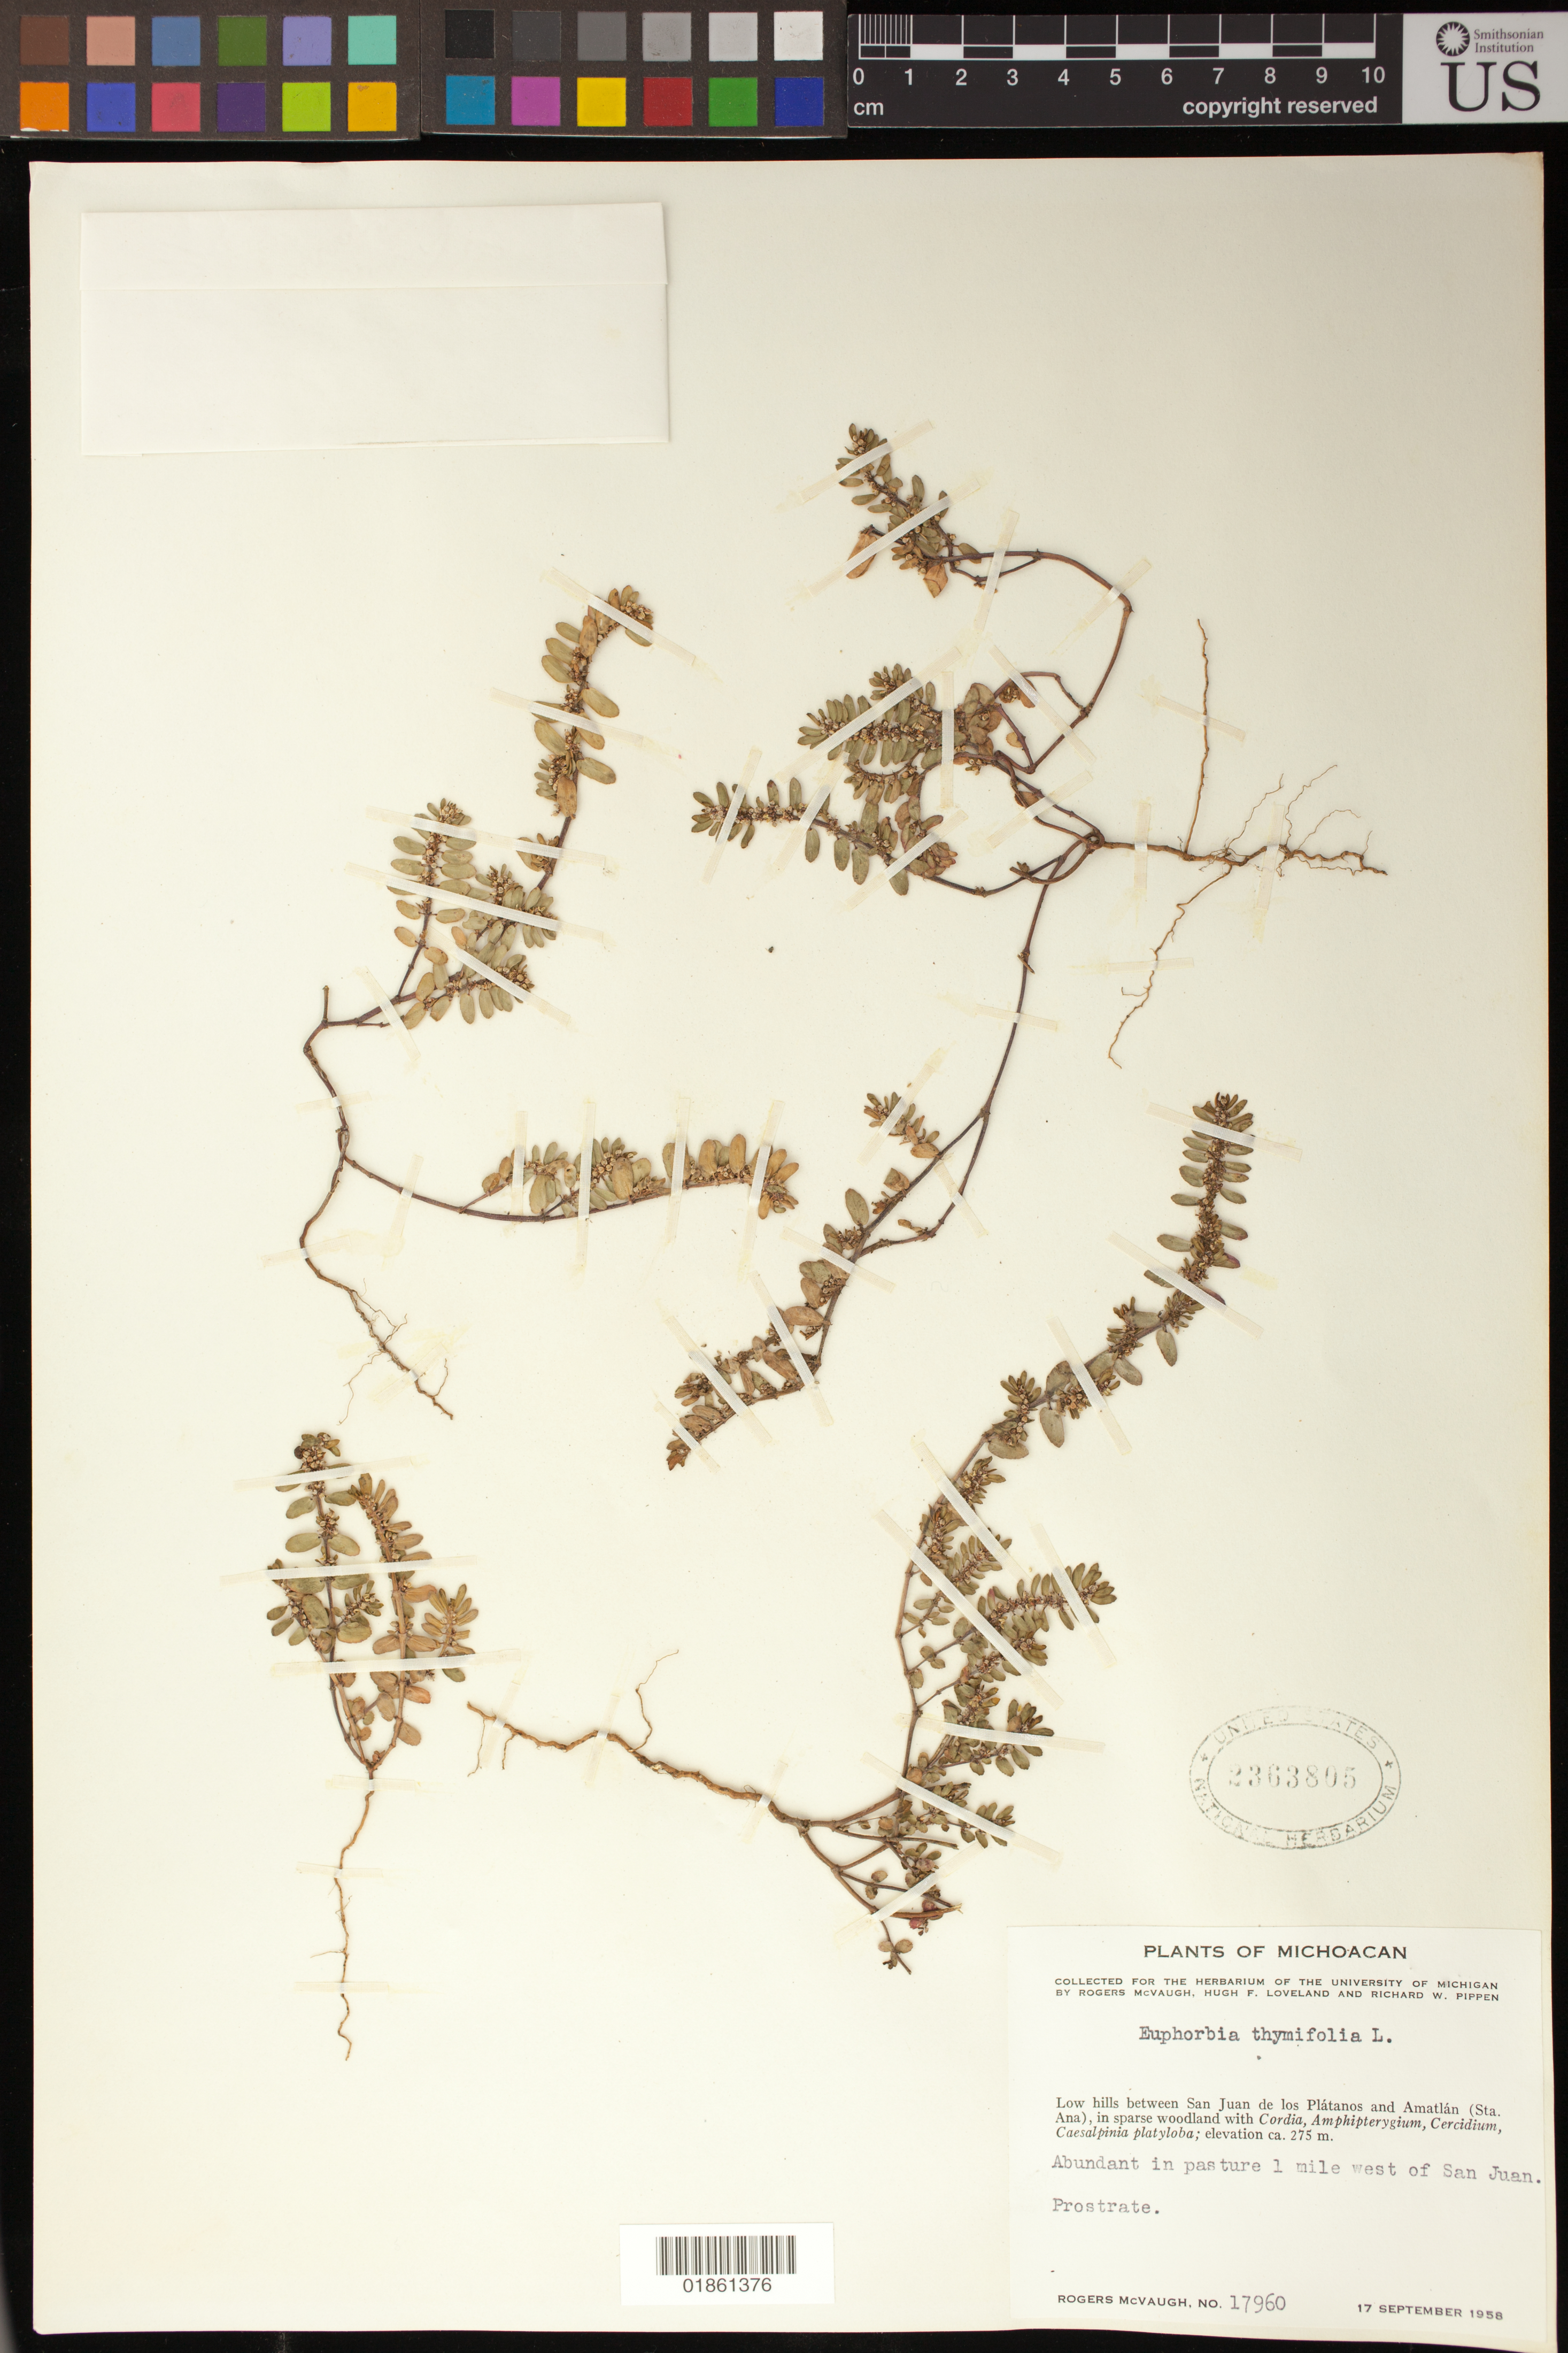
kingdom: Plantae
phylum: Tracheophyta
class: Magnoliopsida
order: Malpighiales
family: Euphorbiaceae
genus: Euphorbia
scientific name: Euphorbia thymifolia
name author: L.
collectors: R. McVaugh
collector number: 17960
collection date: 1958-09-17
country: Mexico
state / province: Michoacán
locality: Low hills between San Juan de los Platanos and Amatlan (Sta. Ana.), in sparse woodlands.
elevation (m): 275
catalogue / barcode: US 2363805